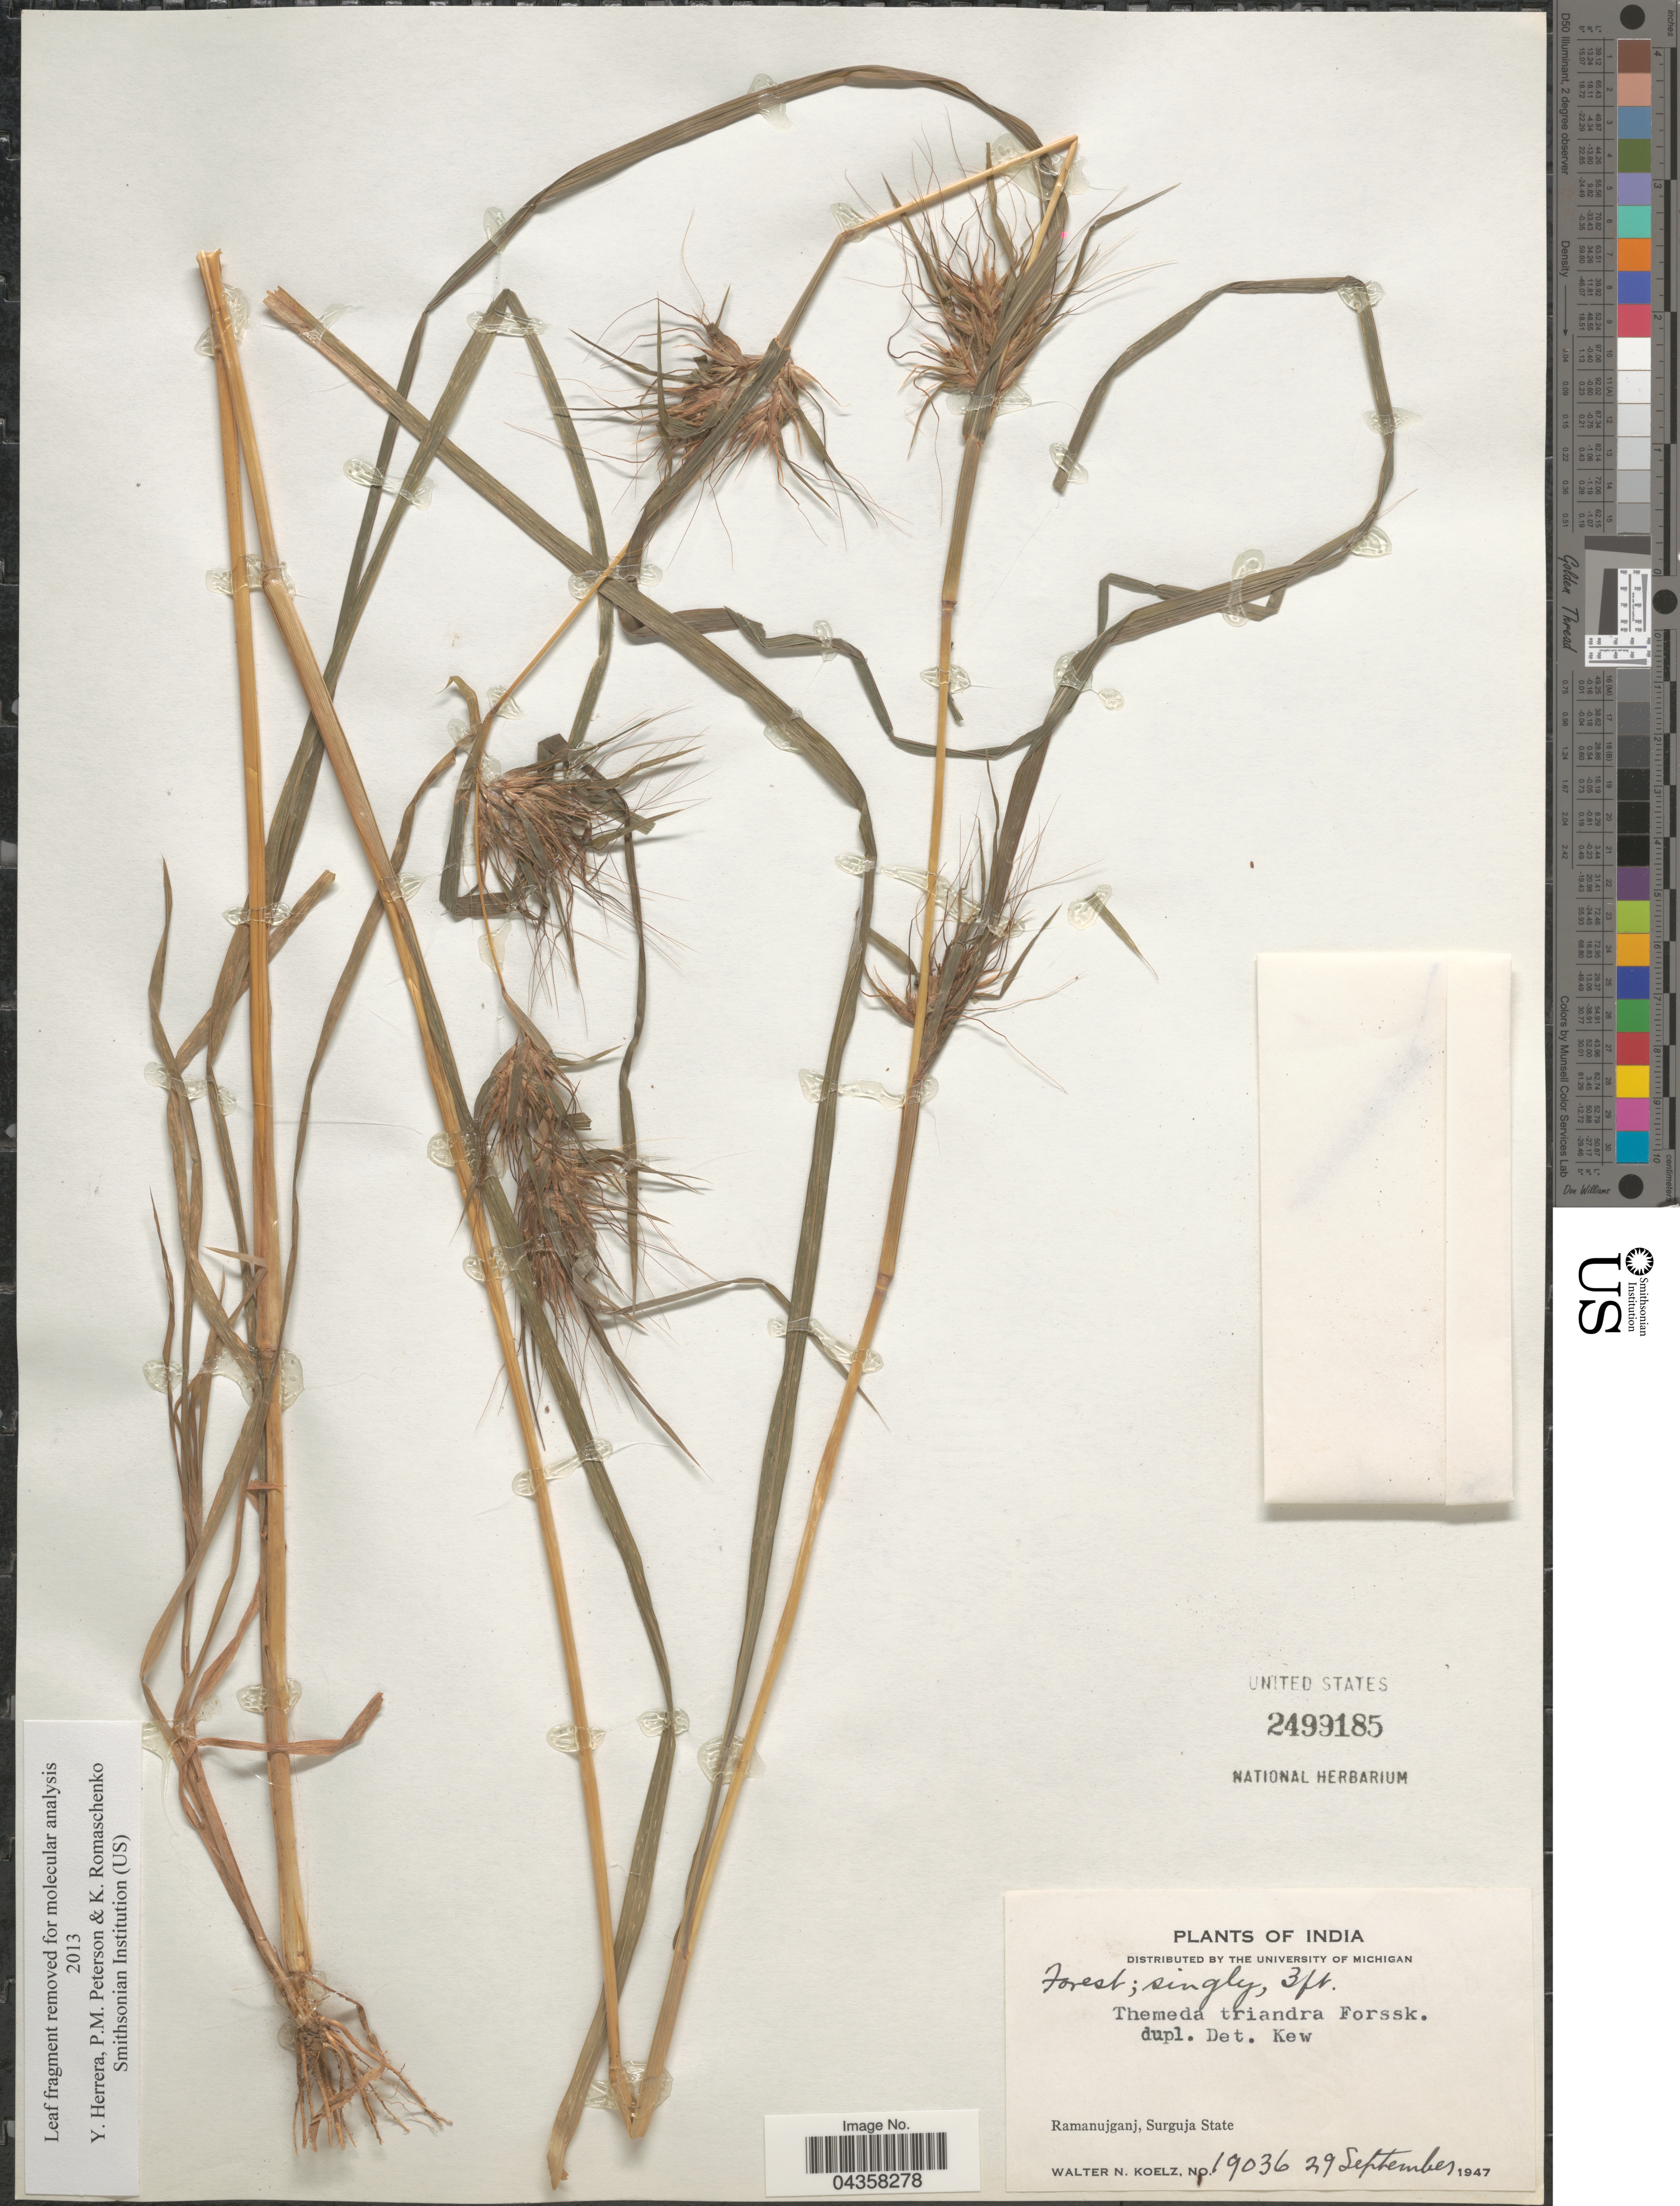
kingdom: Plantae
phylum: Tracheophyta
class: Liliopsida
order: Poales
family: Poaceae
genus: Themeda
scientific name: Themeda triandra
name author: Forssk.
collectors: W. N. Koelz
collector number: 19036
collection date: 1947-09-29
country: India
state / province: Chhattisgarh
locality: Ramanujganj, Surguja State.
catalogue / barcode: US 2499185